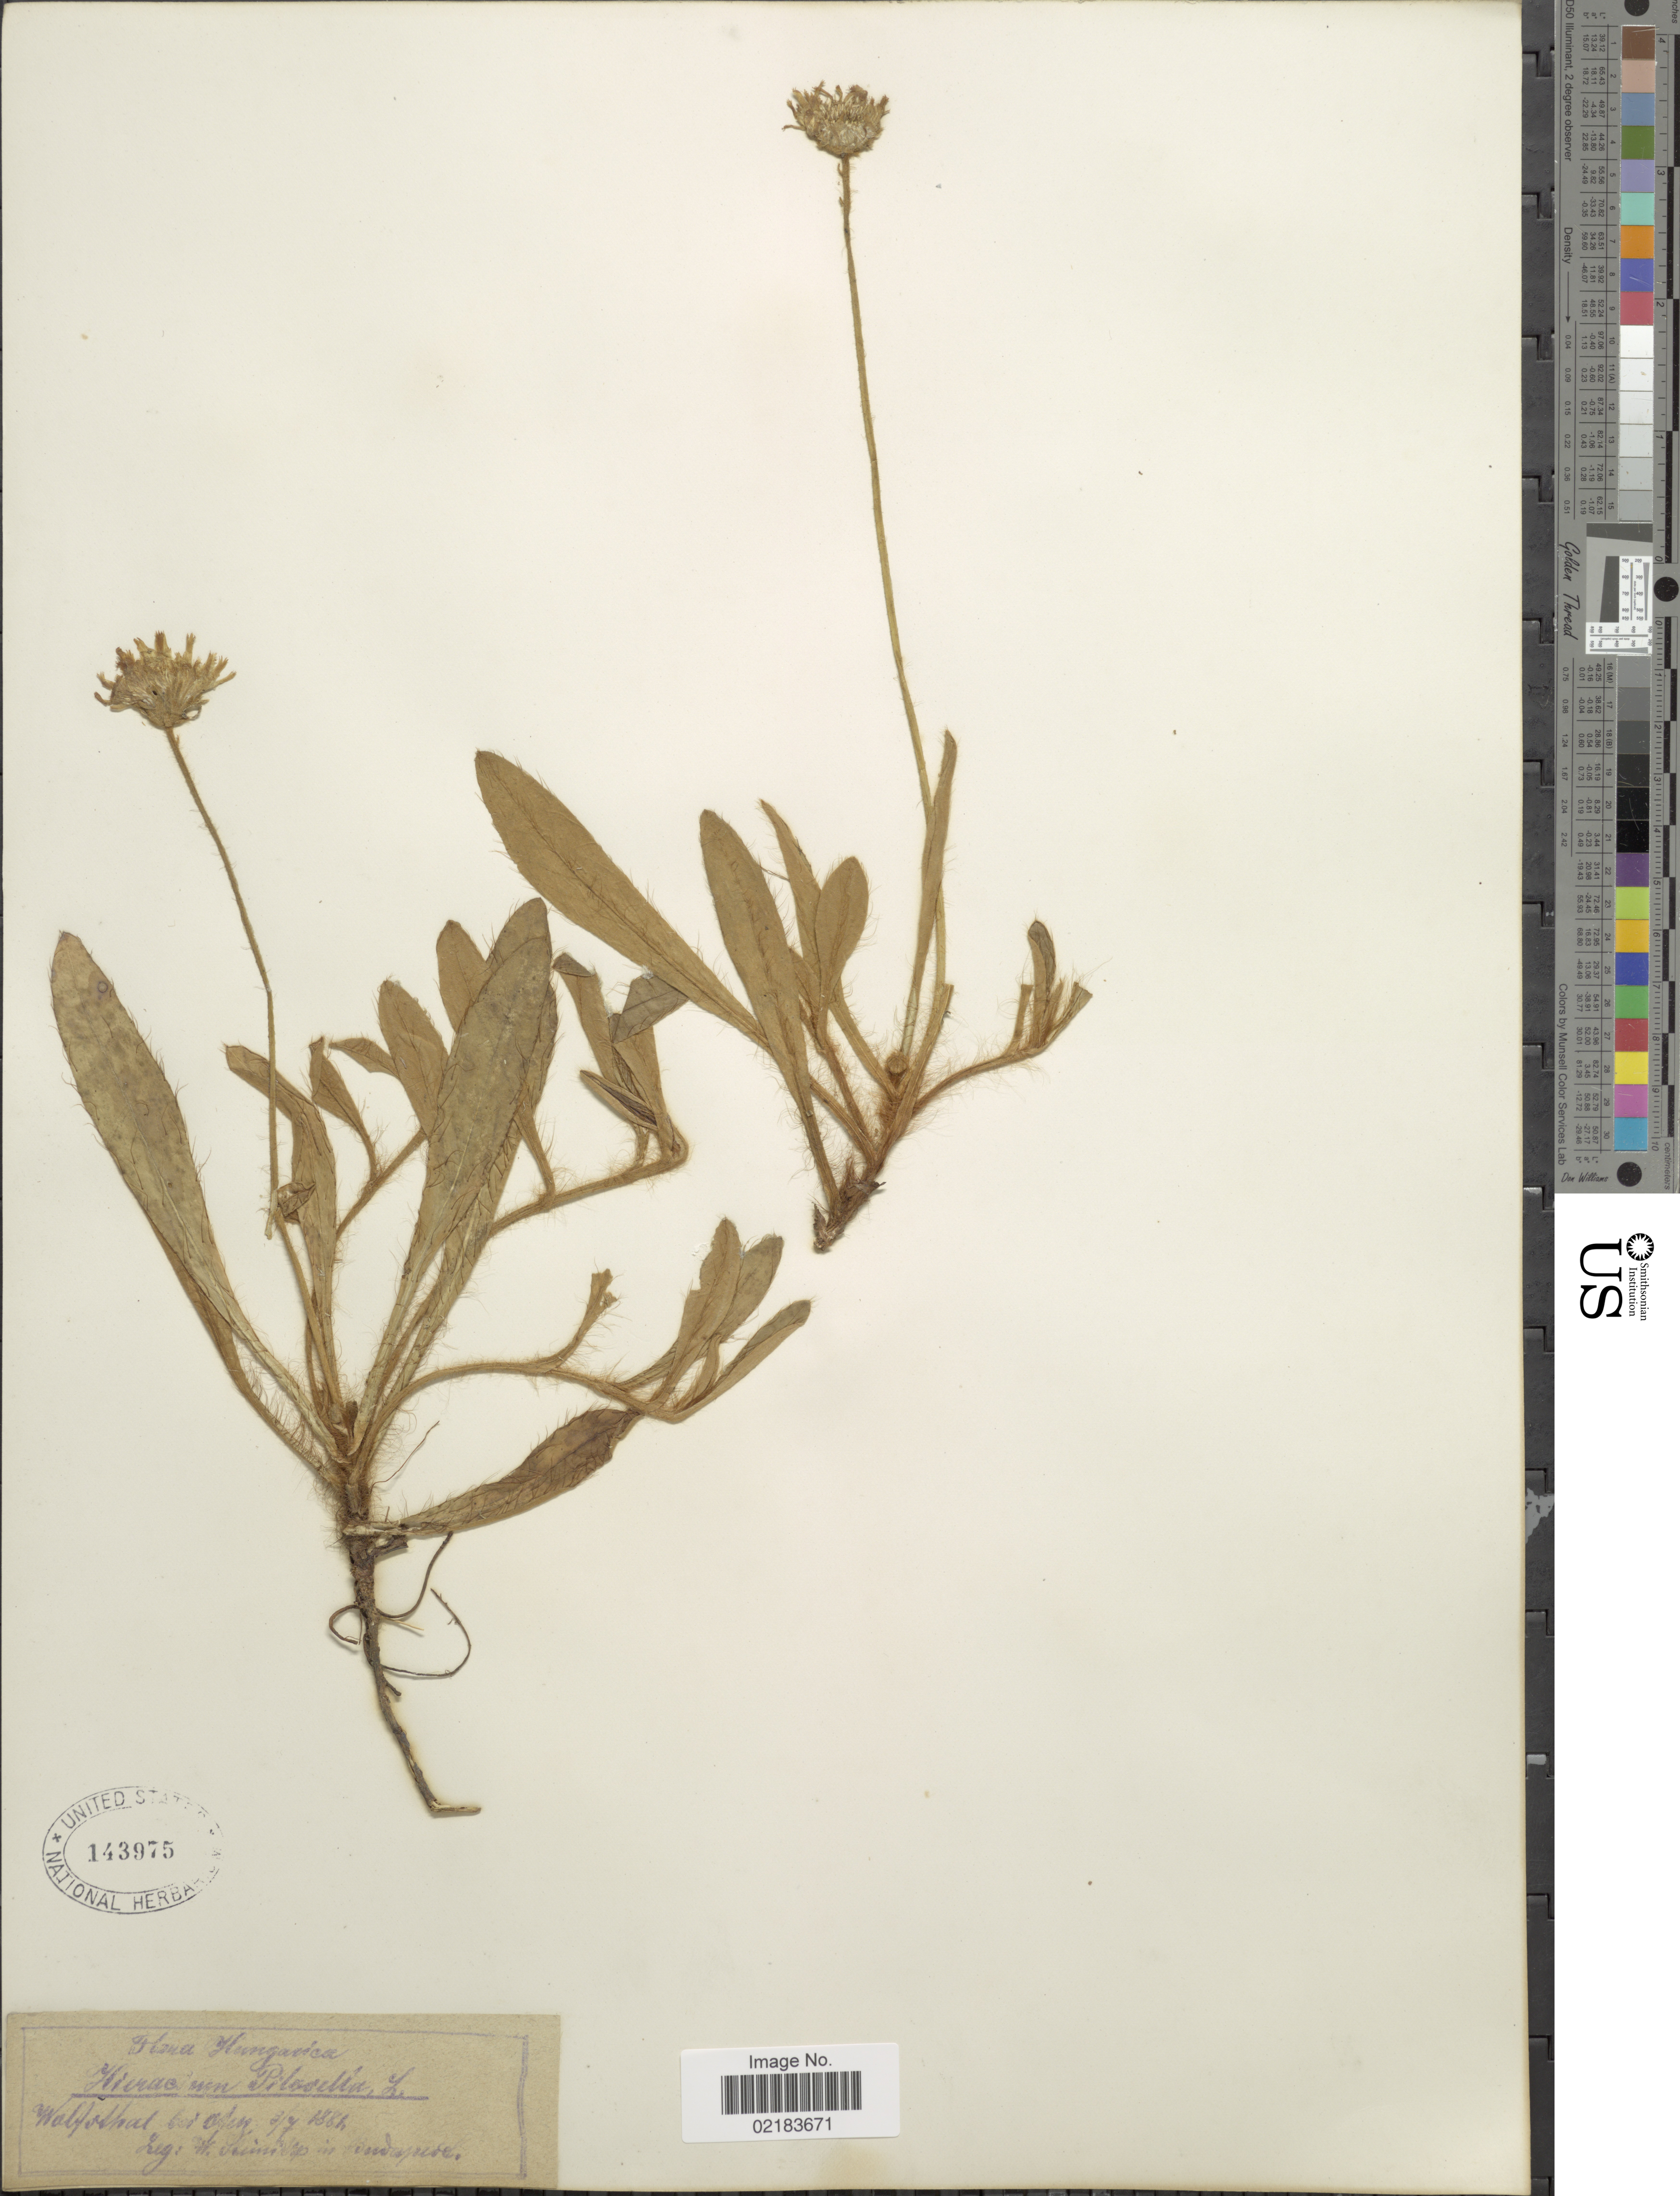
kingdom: Plantae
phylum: Tracheophyta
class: Magnoliopsida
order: Asterales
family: Asteraceae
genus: Pilosella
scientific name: Pilosella officinarum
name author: Vaill.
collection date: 1884-08-03/1884-08-07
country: Hungary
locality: Hungarica. Wolfsthal bei Aesz. [interpreted]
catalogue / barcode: US 143975